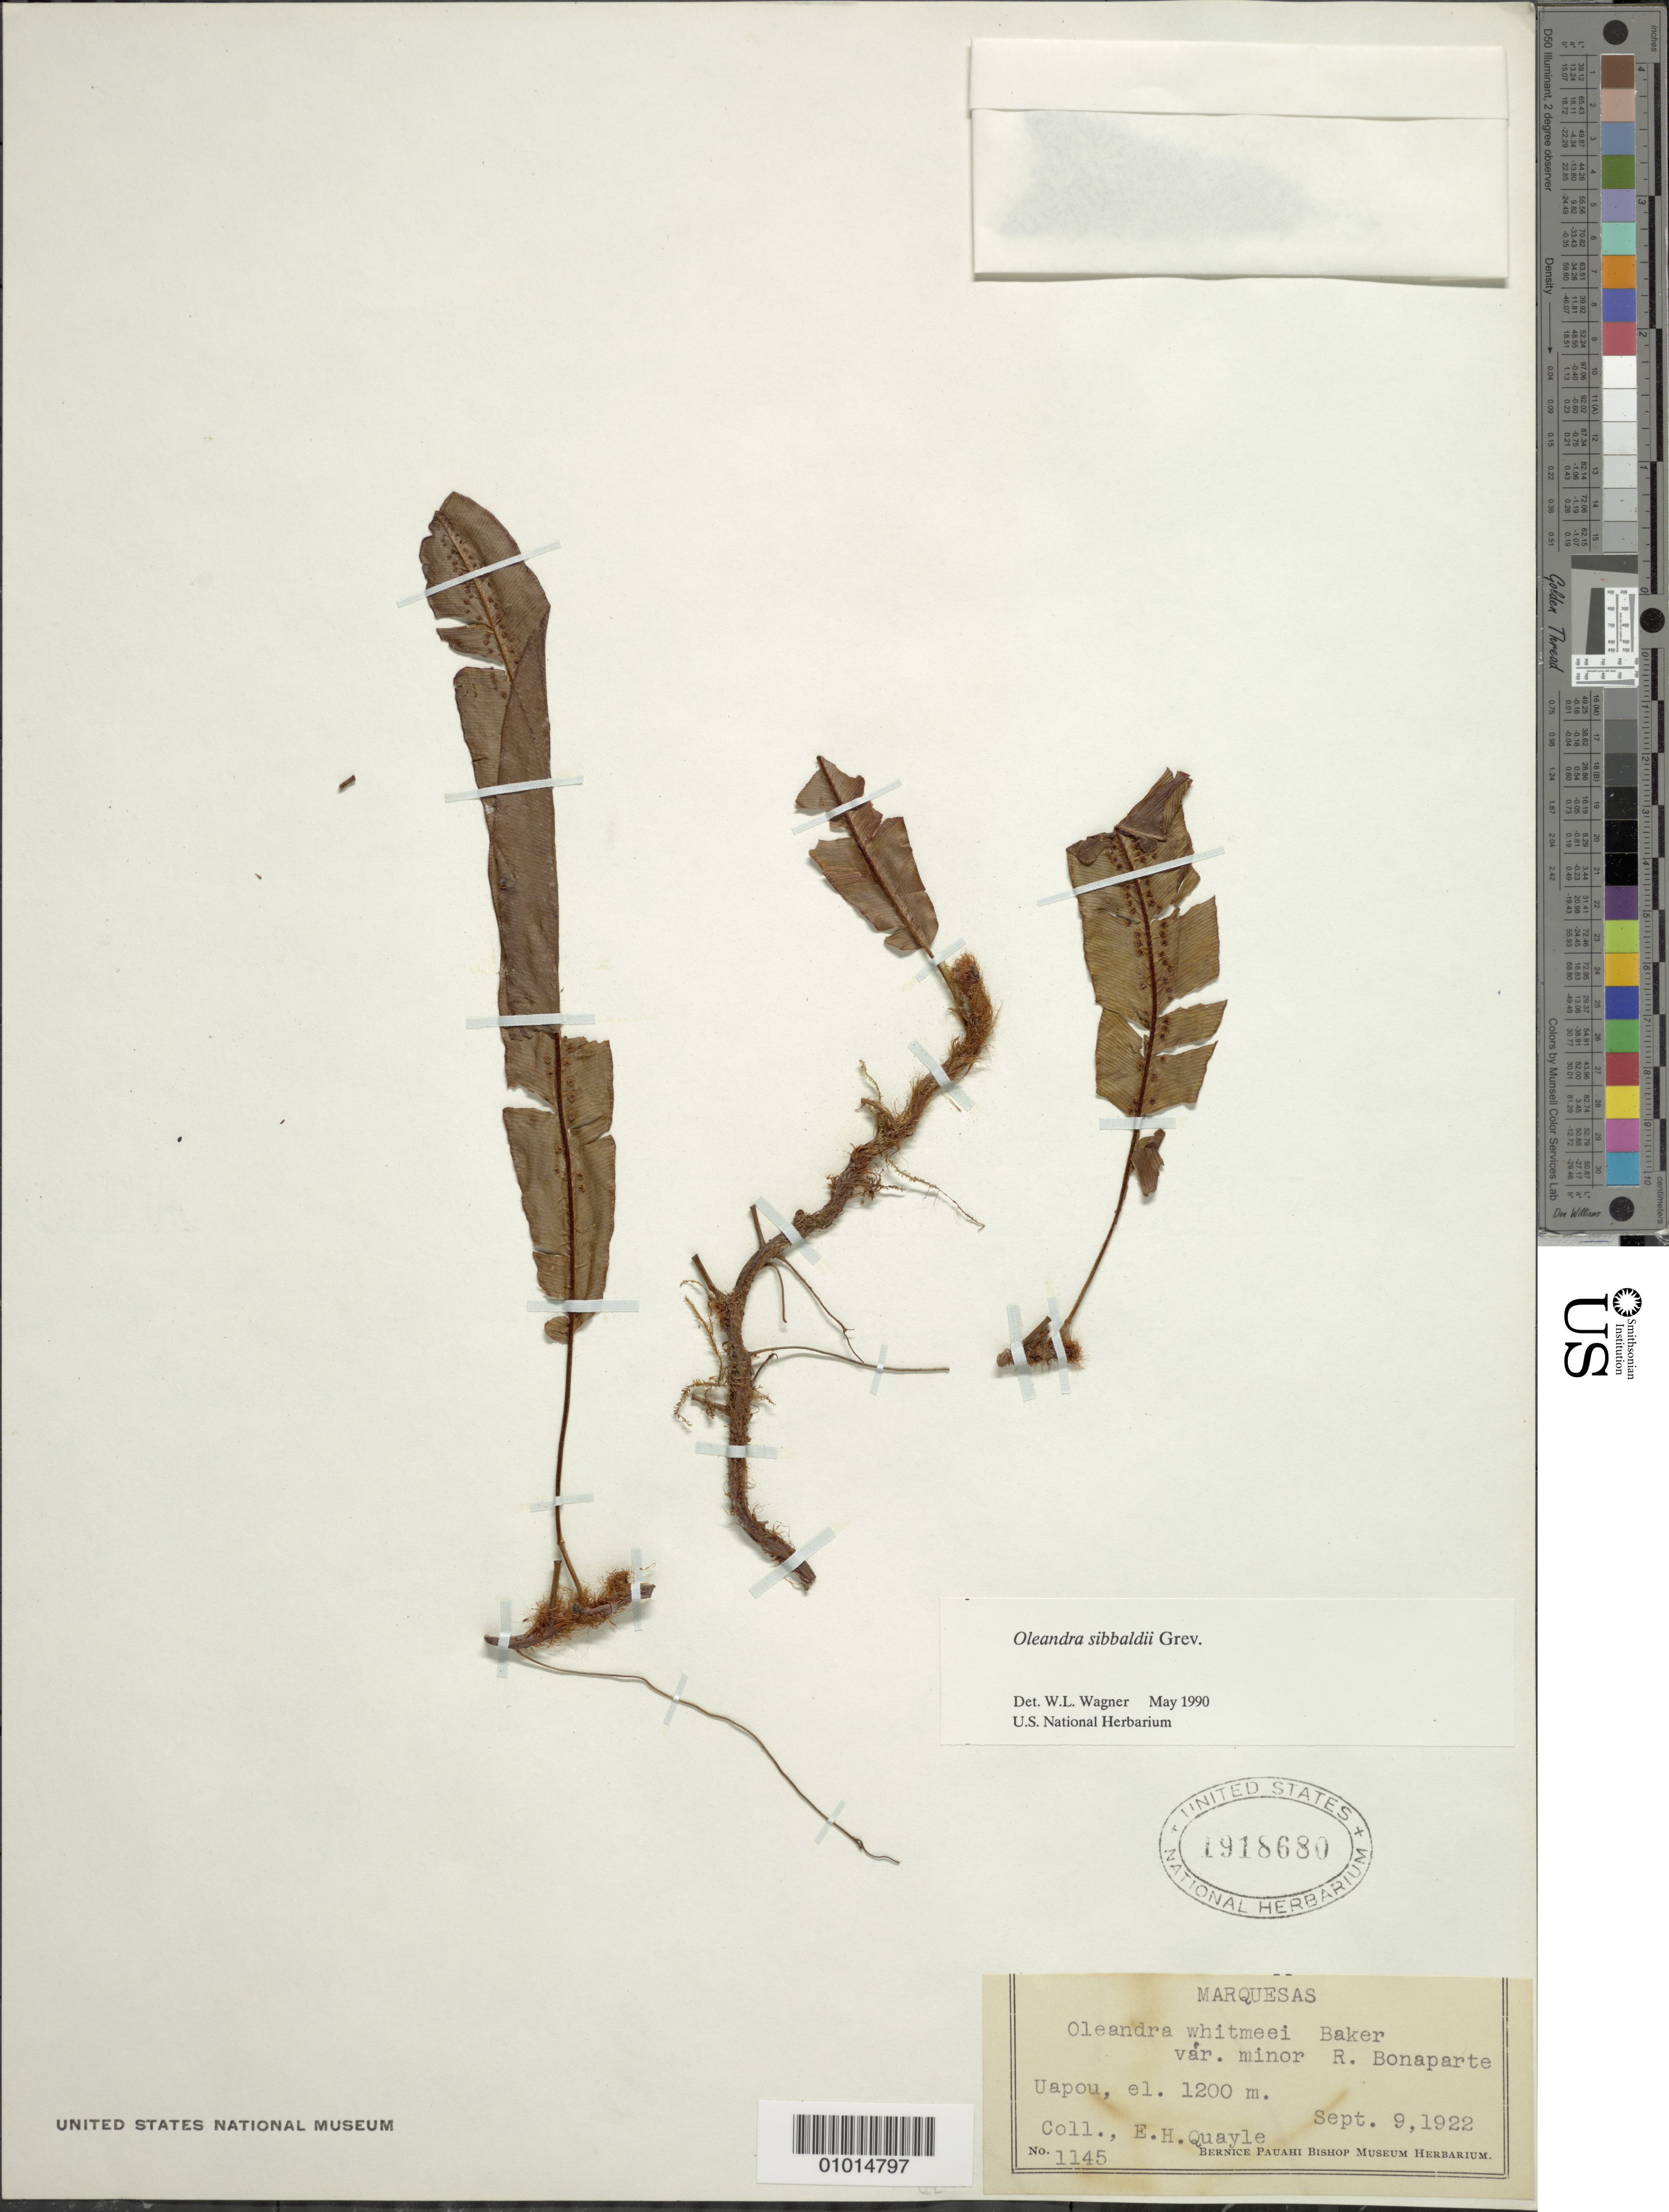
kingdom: Plantae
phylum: Tracheophyta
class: Polypodiopsida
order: Polypodiales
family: Oleandraceae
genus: Oleandra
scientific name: Oleandra sibbaldii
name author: Grev.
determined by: Wagner, W. L., (BOT), Smithsonian Institution - National Museum of Natural History (UNITED STATES)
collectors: E. Quayle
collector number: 1145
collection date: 1922-09-09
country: French Polynesia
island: Ua Pou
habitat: Mountains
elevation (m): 1200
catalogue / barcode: US 1918680